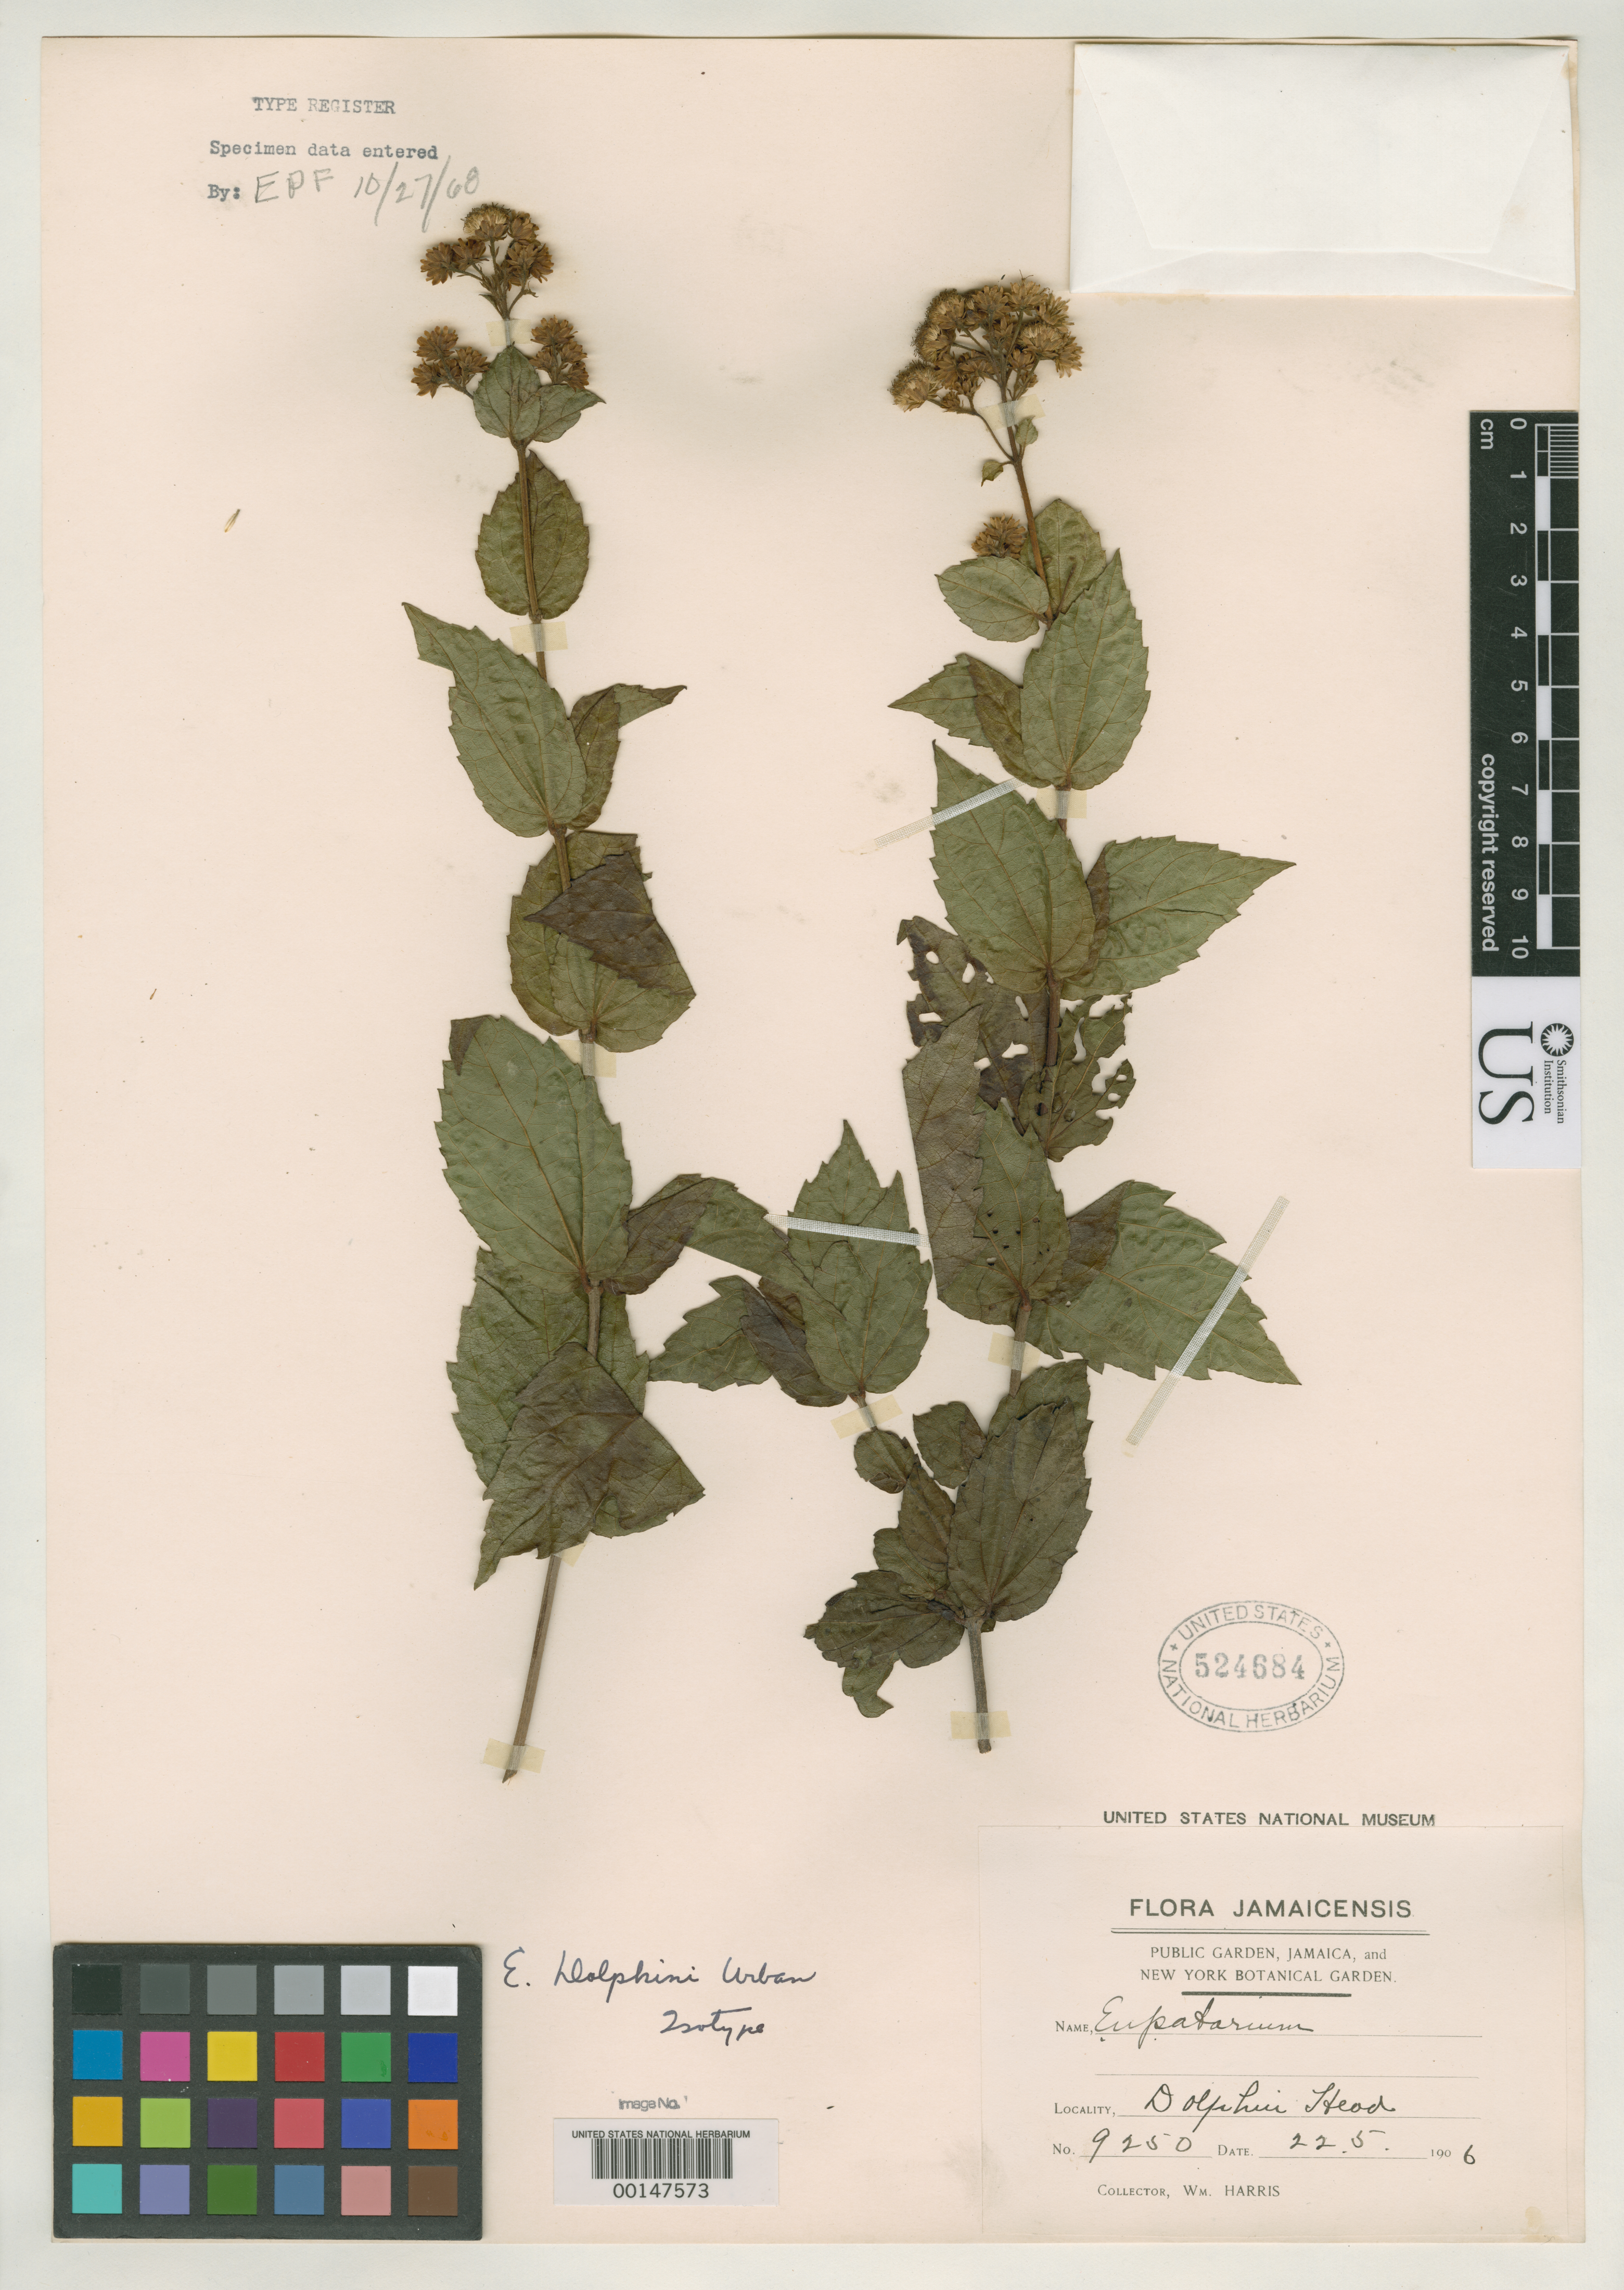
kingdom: Plantae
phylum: Tracheophyta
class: Magnoliopsida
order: Asterales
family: Asteraceae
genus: Eupatorium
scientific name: Eupatorium dolphini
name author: Urb.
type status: Isotype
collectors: W. H. Harris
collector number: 9250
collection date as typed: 22 May 1906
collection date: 1906-05-22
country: Jamaica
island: Greater Antilles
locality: Dolphin Head.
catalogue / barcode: US 524684